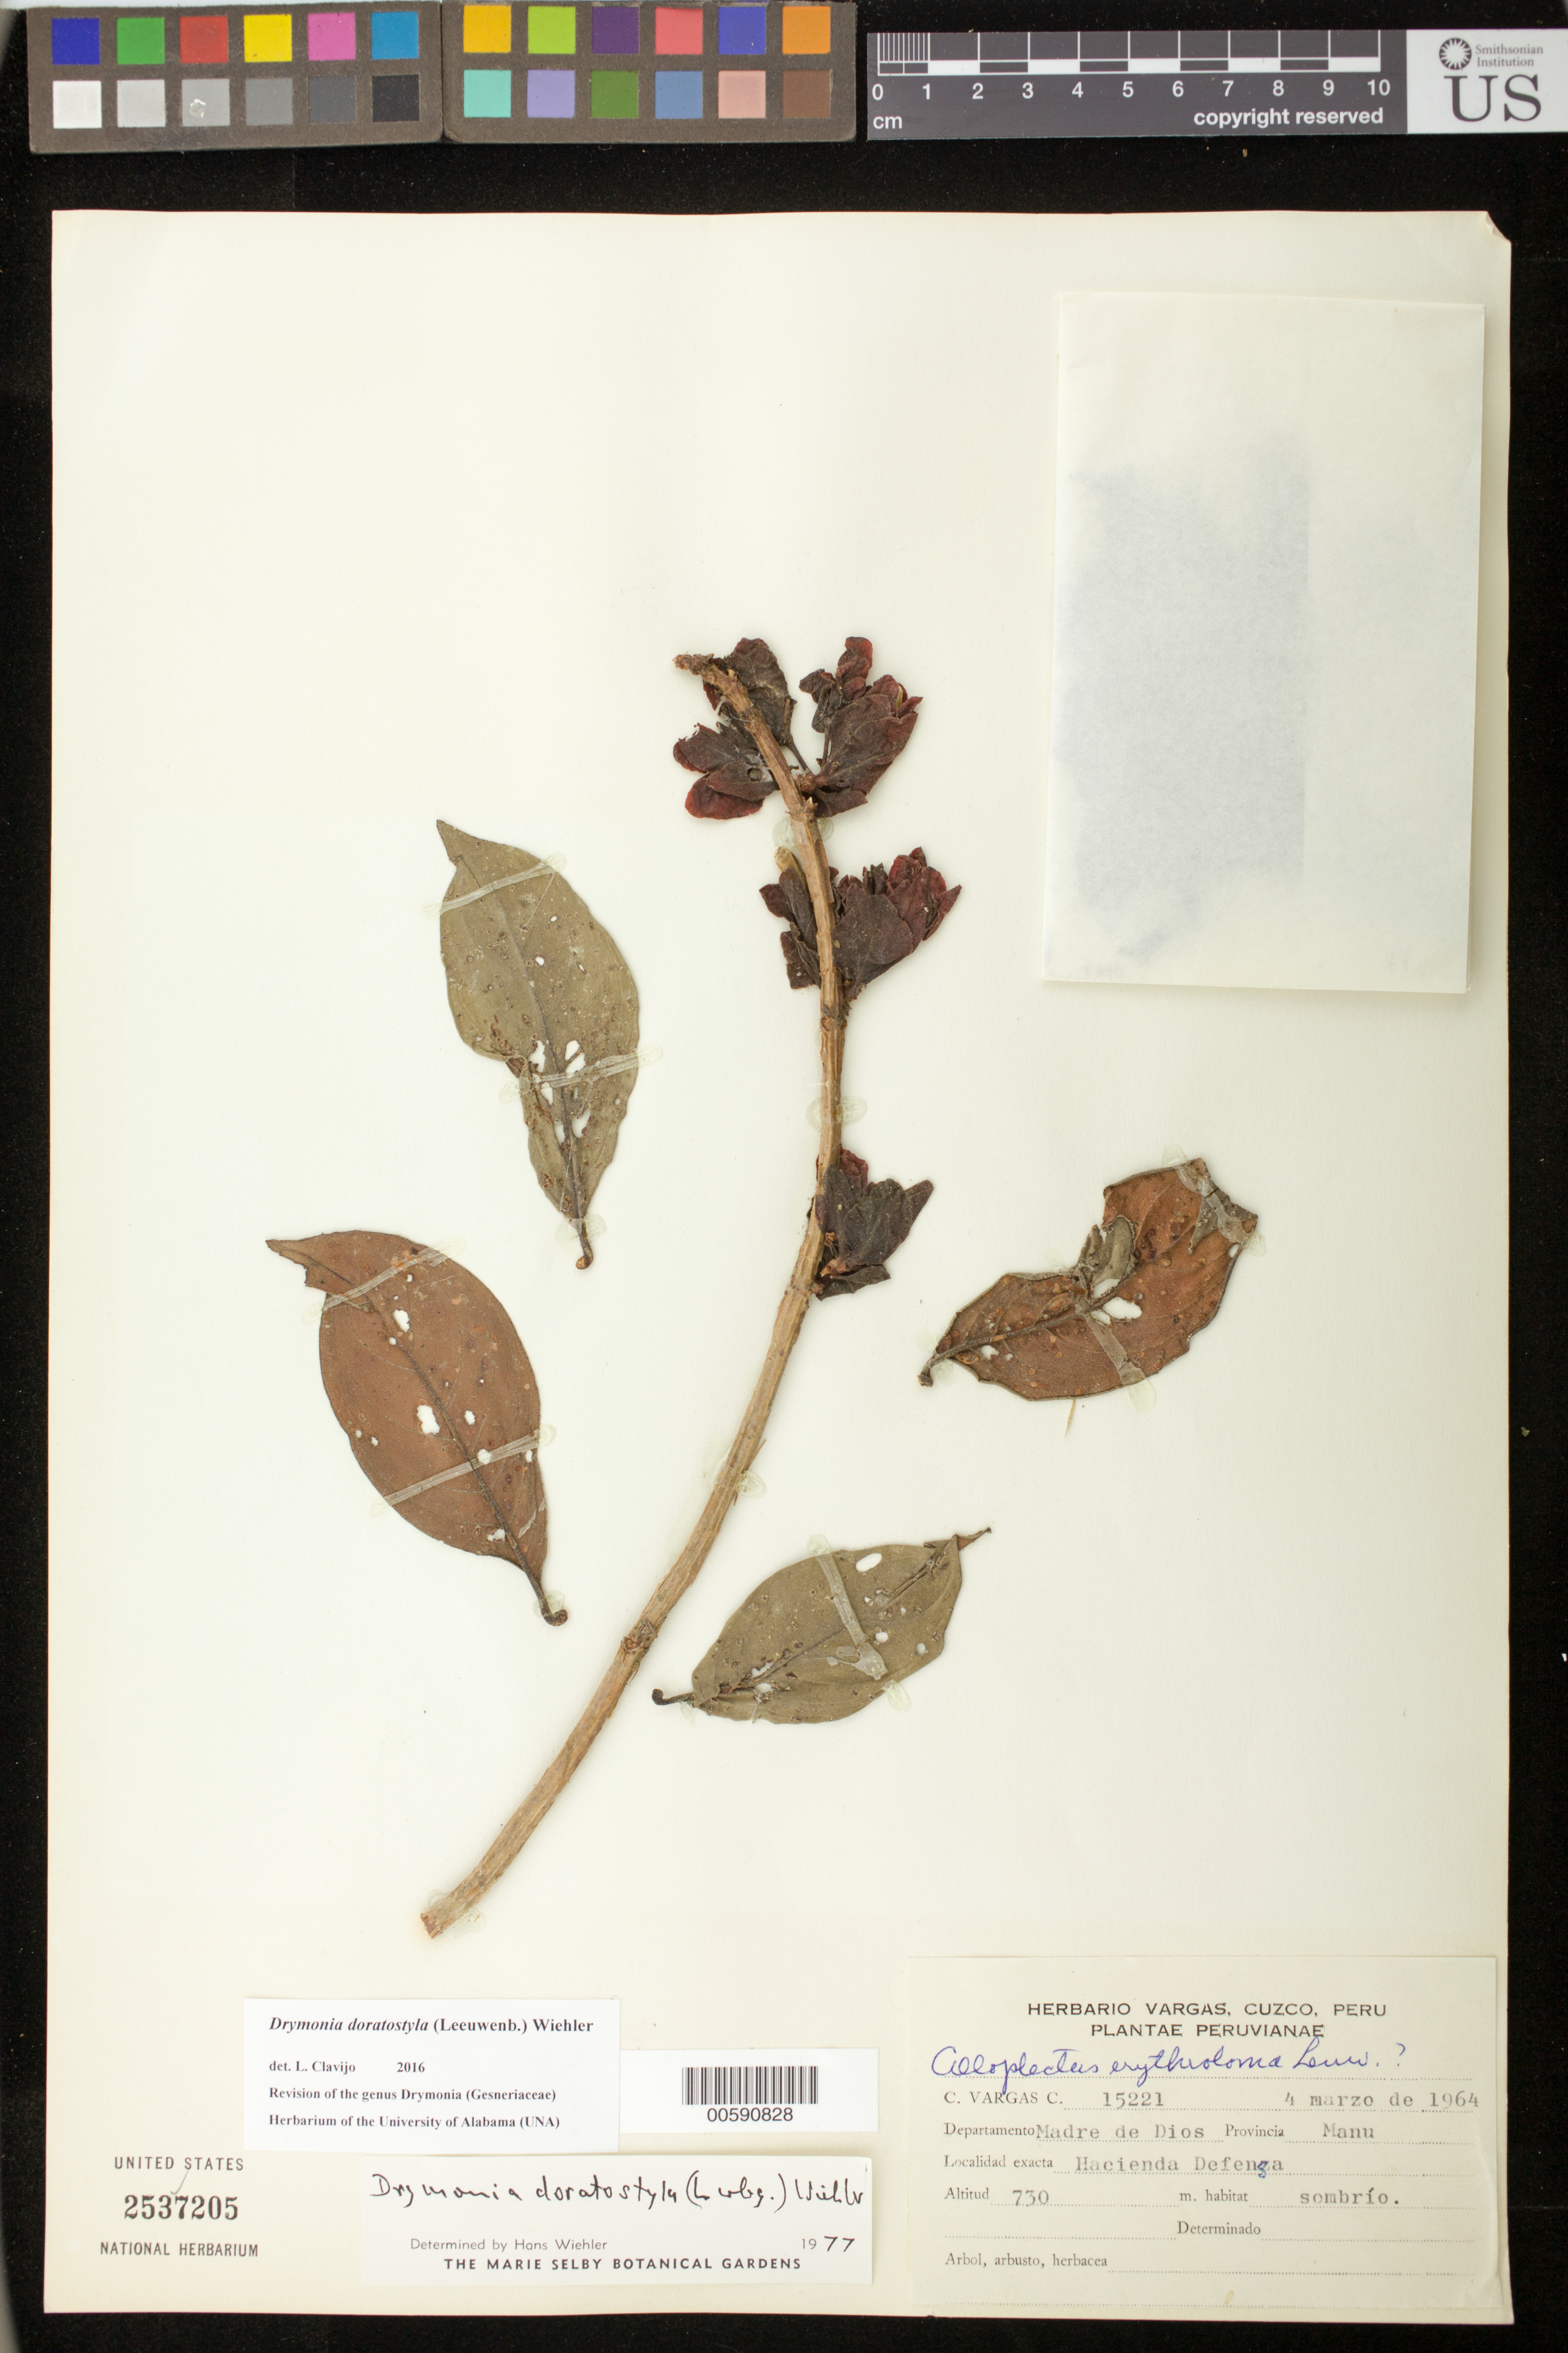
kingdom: Plantae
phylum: Tracheophyta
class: Magnoliopsida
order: Lamiales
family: Gesneriaceae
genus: Drymonia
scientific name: Drymonia doratostyla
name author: (Leeuwenb.) Wiehler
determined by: Skog, Laurence E.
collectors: C. Vargas C.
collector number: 15221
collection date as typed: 04 Mar 1964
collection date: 1964-03-04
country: Peru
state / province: Madre de Dios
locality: Prov. Manu; Hacienda Defenza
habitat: Sombrío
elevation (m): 730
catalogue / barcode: US 2537205